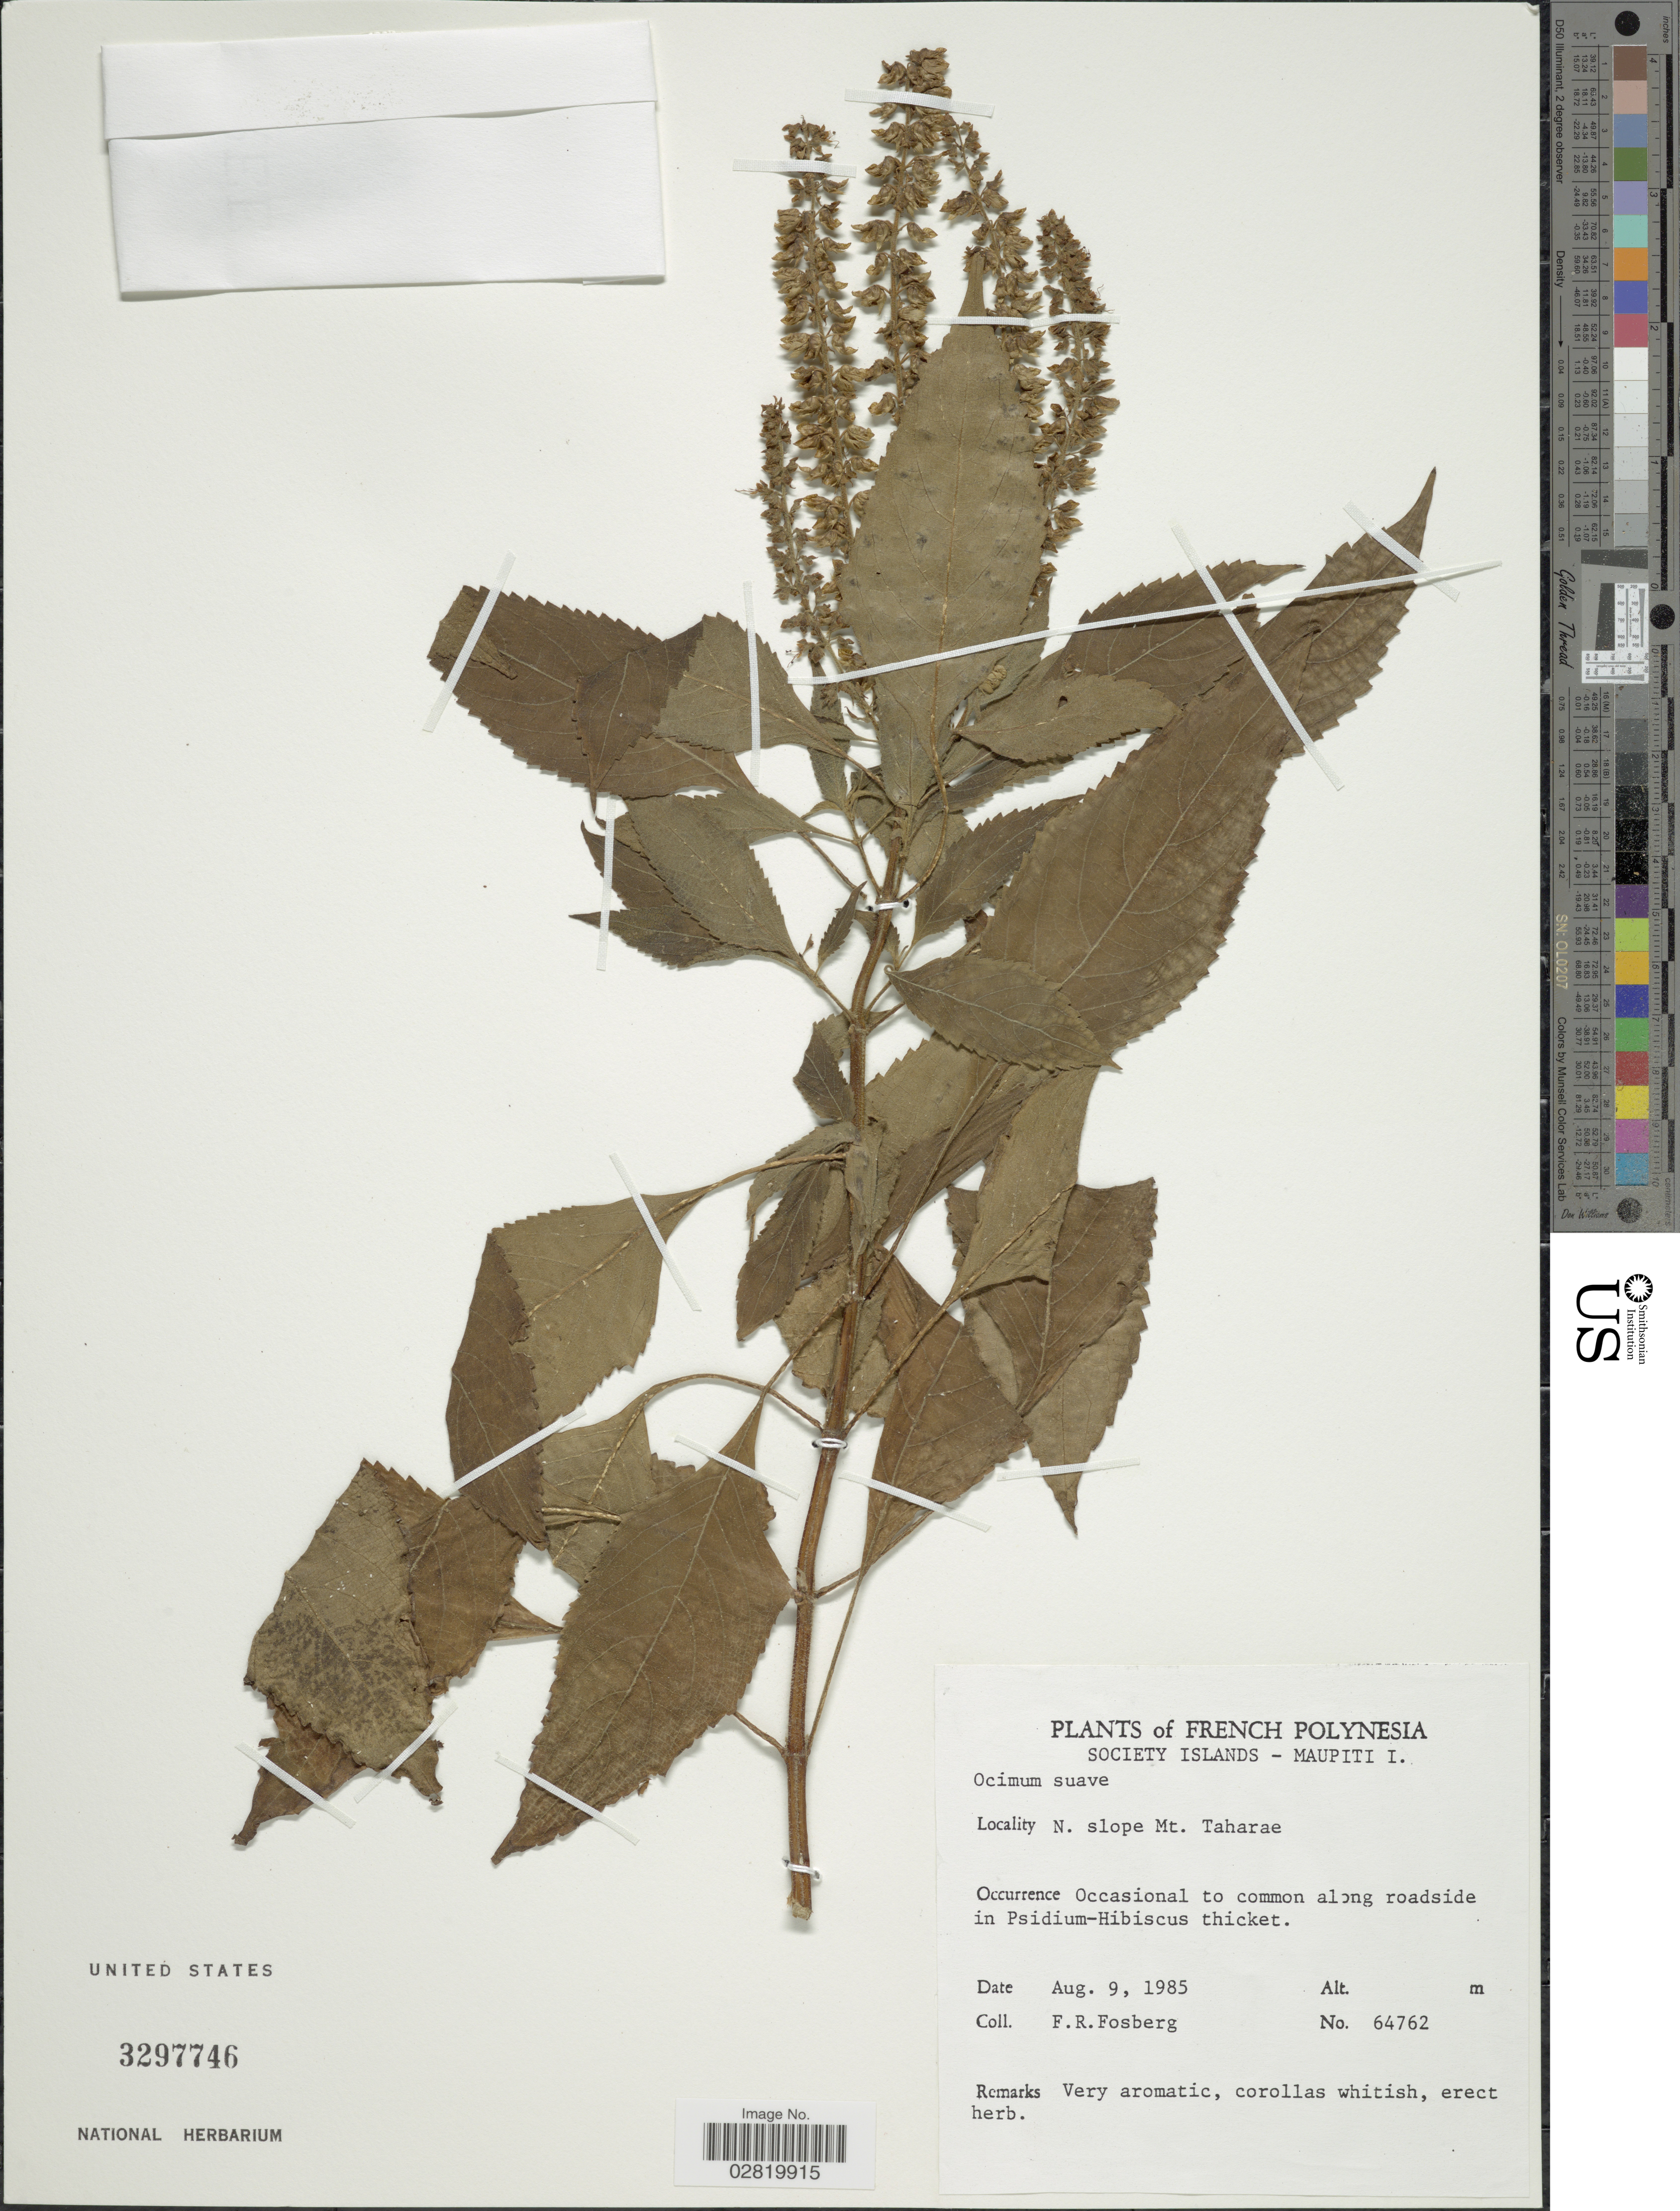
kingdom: Plantae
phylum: Tracheophyta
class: Magnoliopsida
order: Lamiales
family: Lamiaceae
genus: Ocimum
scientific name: Ocimum suave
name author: Willd.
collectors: F. R. Fosberg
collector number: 64762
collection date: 1985-08-09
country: French Polynesia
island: Maupiti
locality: Society Islands - Maupiti I., N. slope Mt. Taharae.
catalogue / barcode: US 3297746